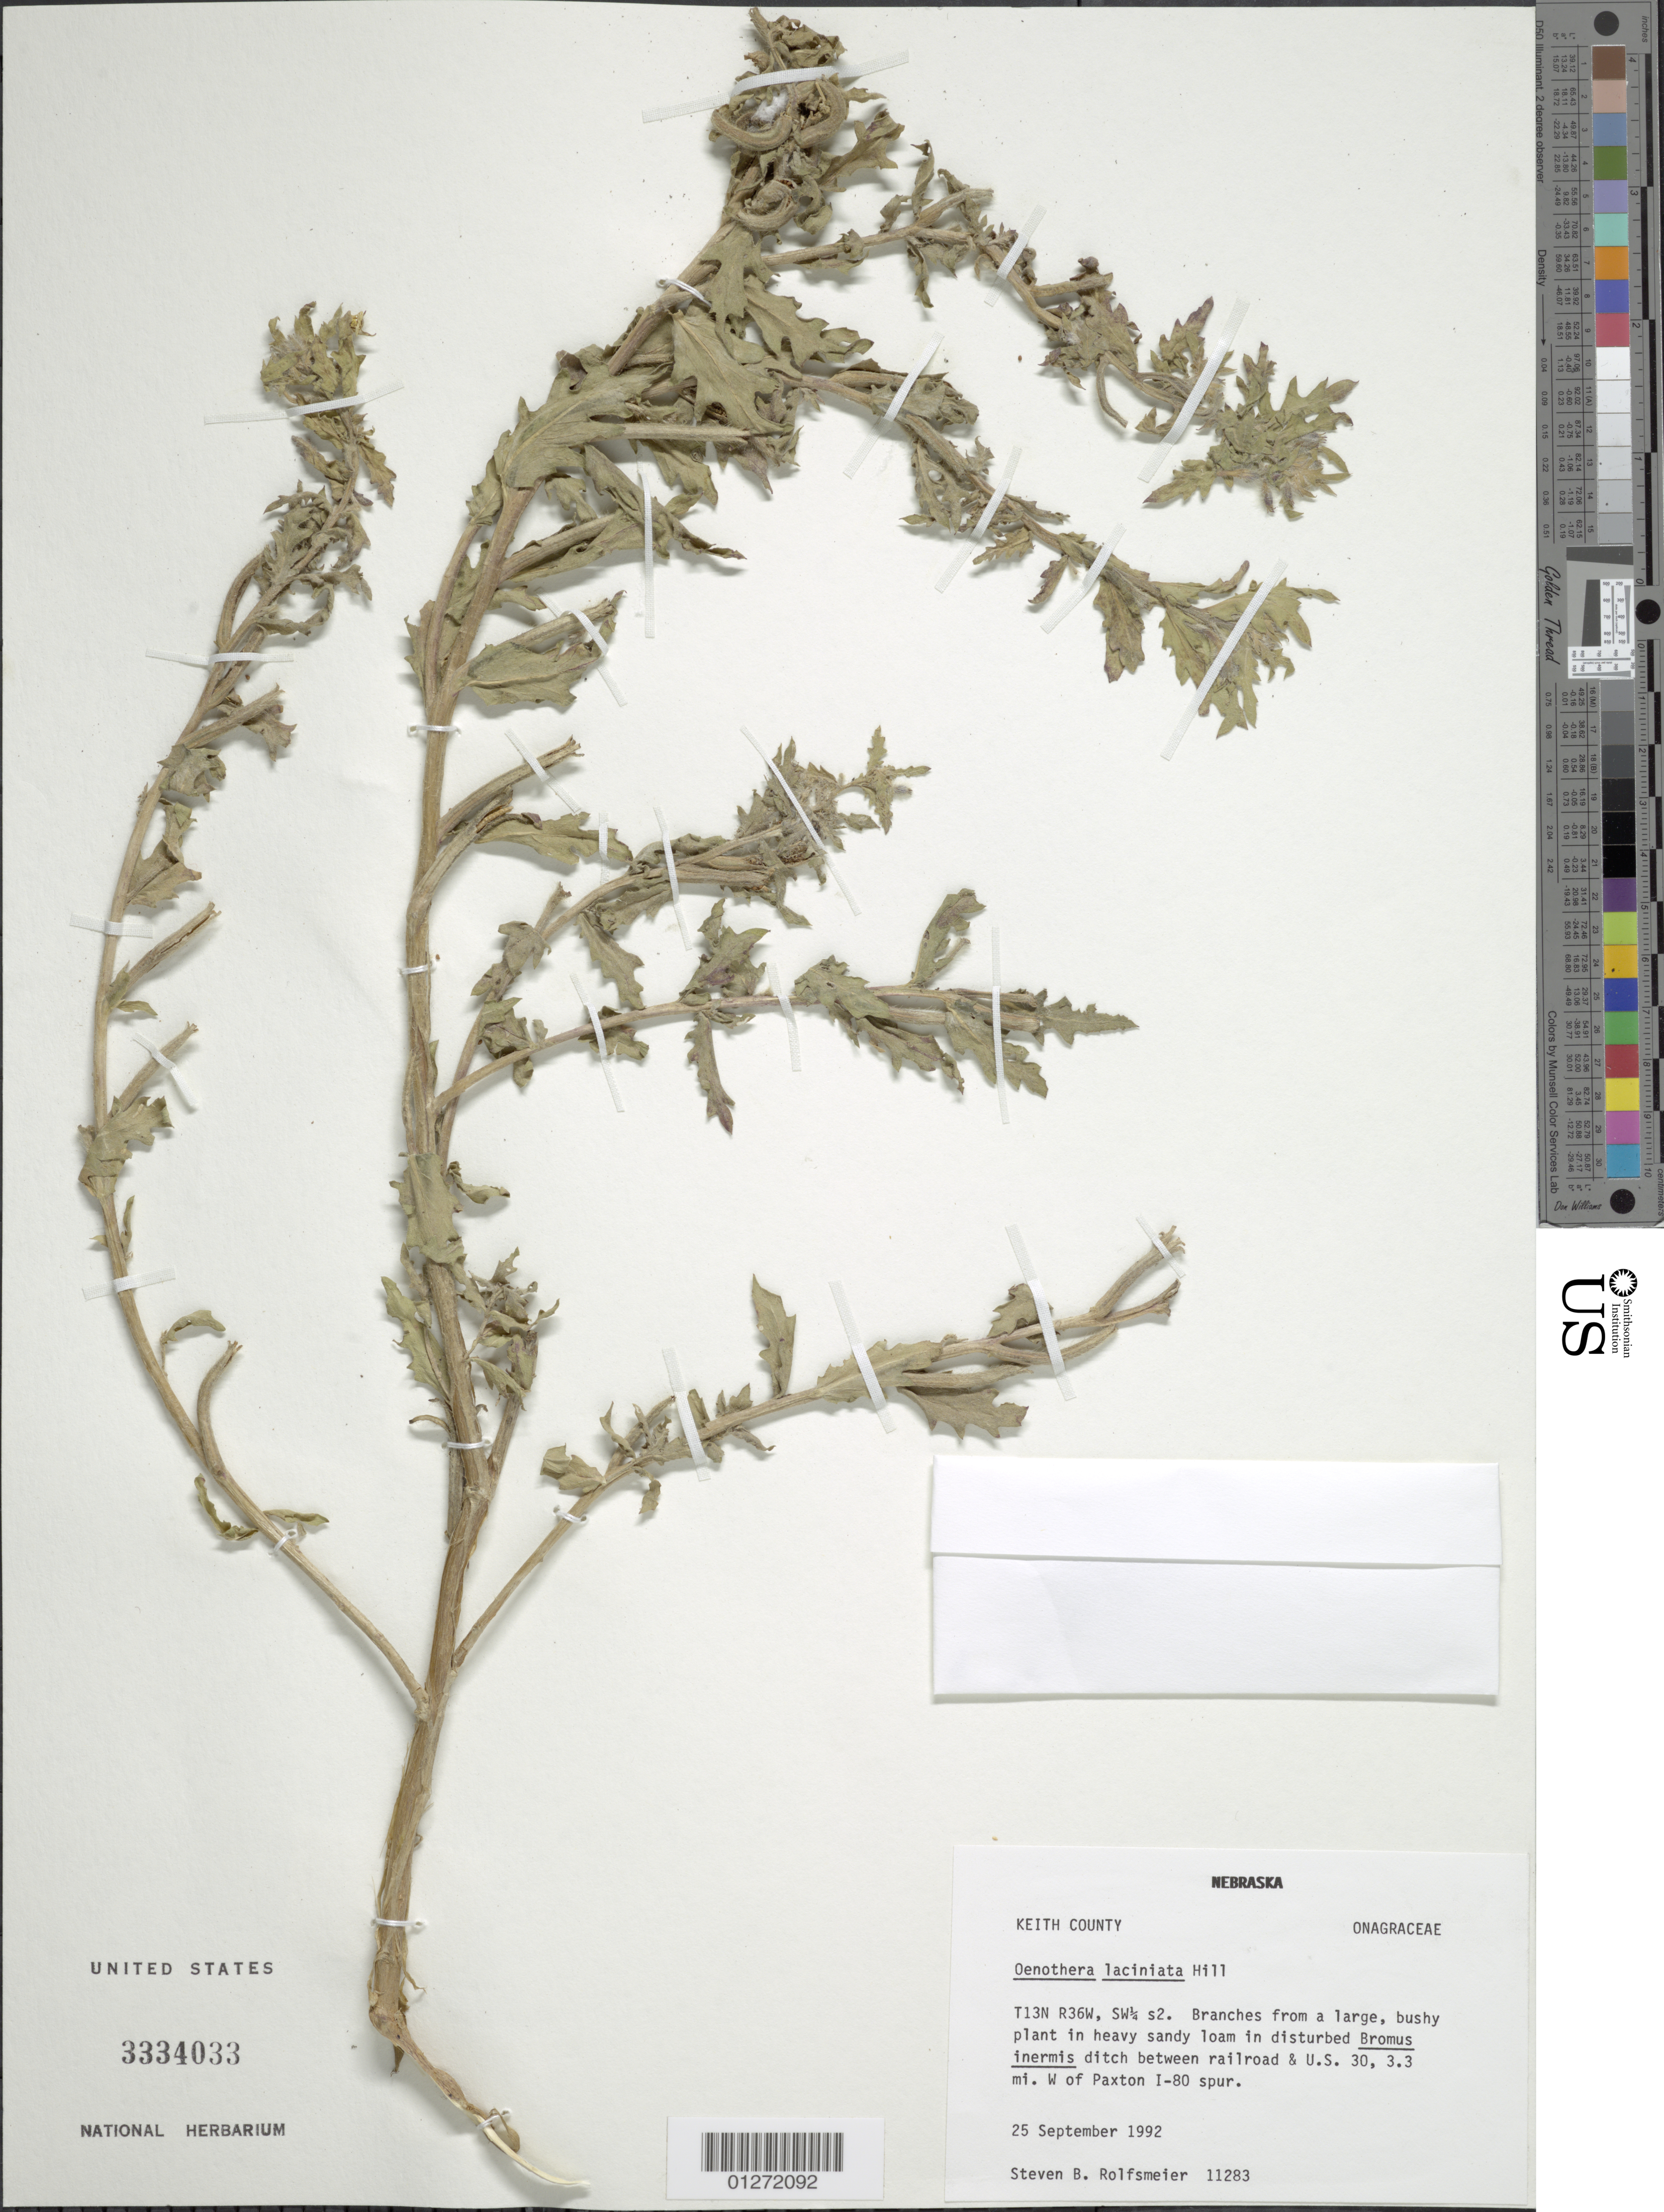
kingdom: Plantae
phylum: Tracheophyta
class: Magnoliopsida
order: Myrtales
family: Onagraceae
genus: Oenothera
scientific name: Oenothera laciniata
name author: Hill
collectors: S. Rolfsmeier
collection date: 1992-09-25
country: United States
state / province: Nebraska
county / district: Keith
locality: W of Paxton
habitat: Heavy sandy loam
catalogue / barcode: US 3334033